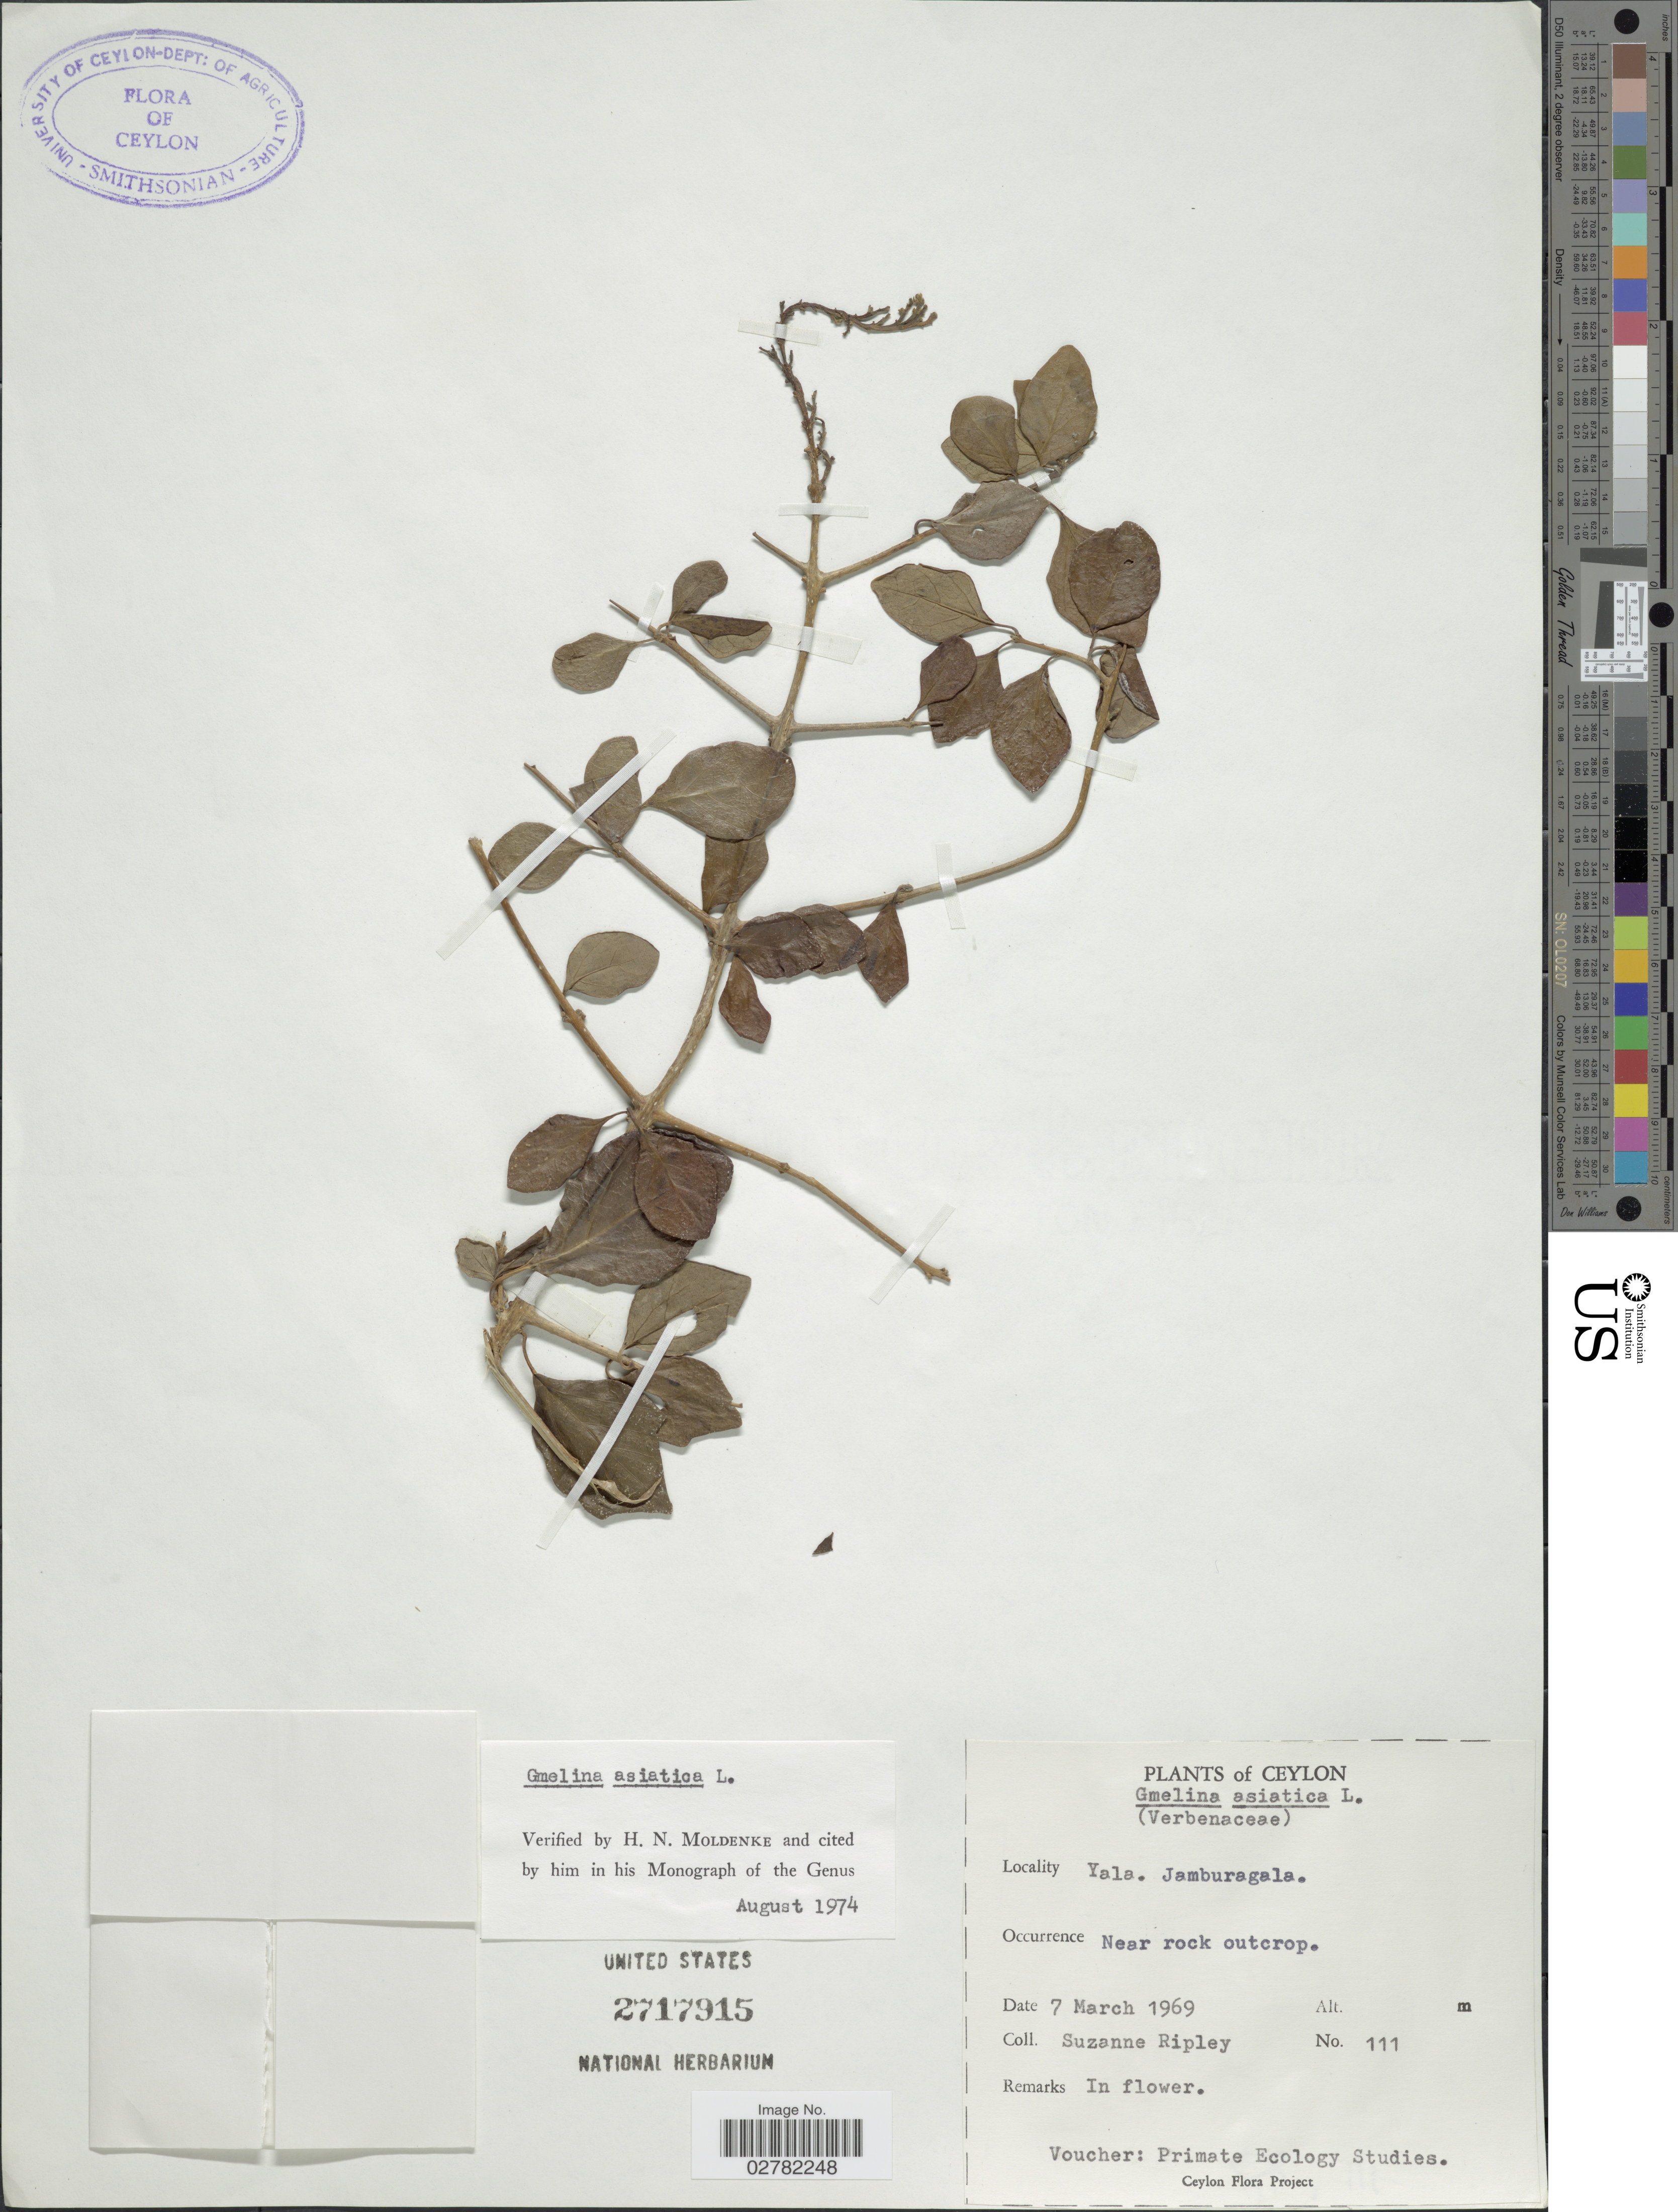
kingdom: Plantae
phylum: Tracheophyta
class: Magnoliopsida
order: Lamiales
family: Lamiaceae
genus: Gmelina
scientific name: Gmelina asiatica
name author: L.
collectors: S. Ripley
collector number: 111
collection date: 1969-03-07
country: Sri Lanka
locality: Ceylon. Yala. Jamburagala.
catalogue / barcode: US 2717915